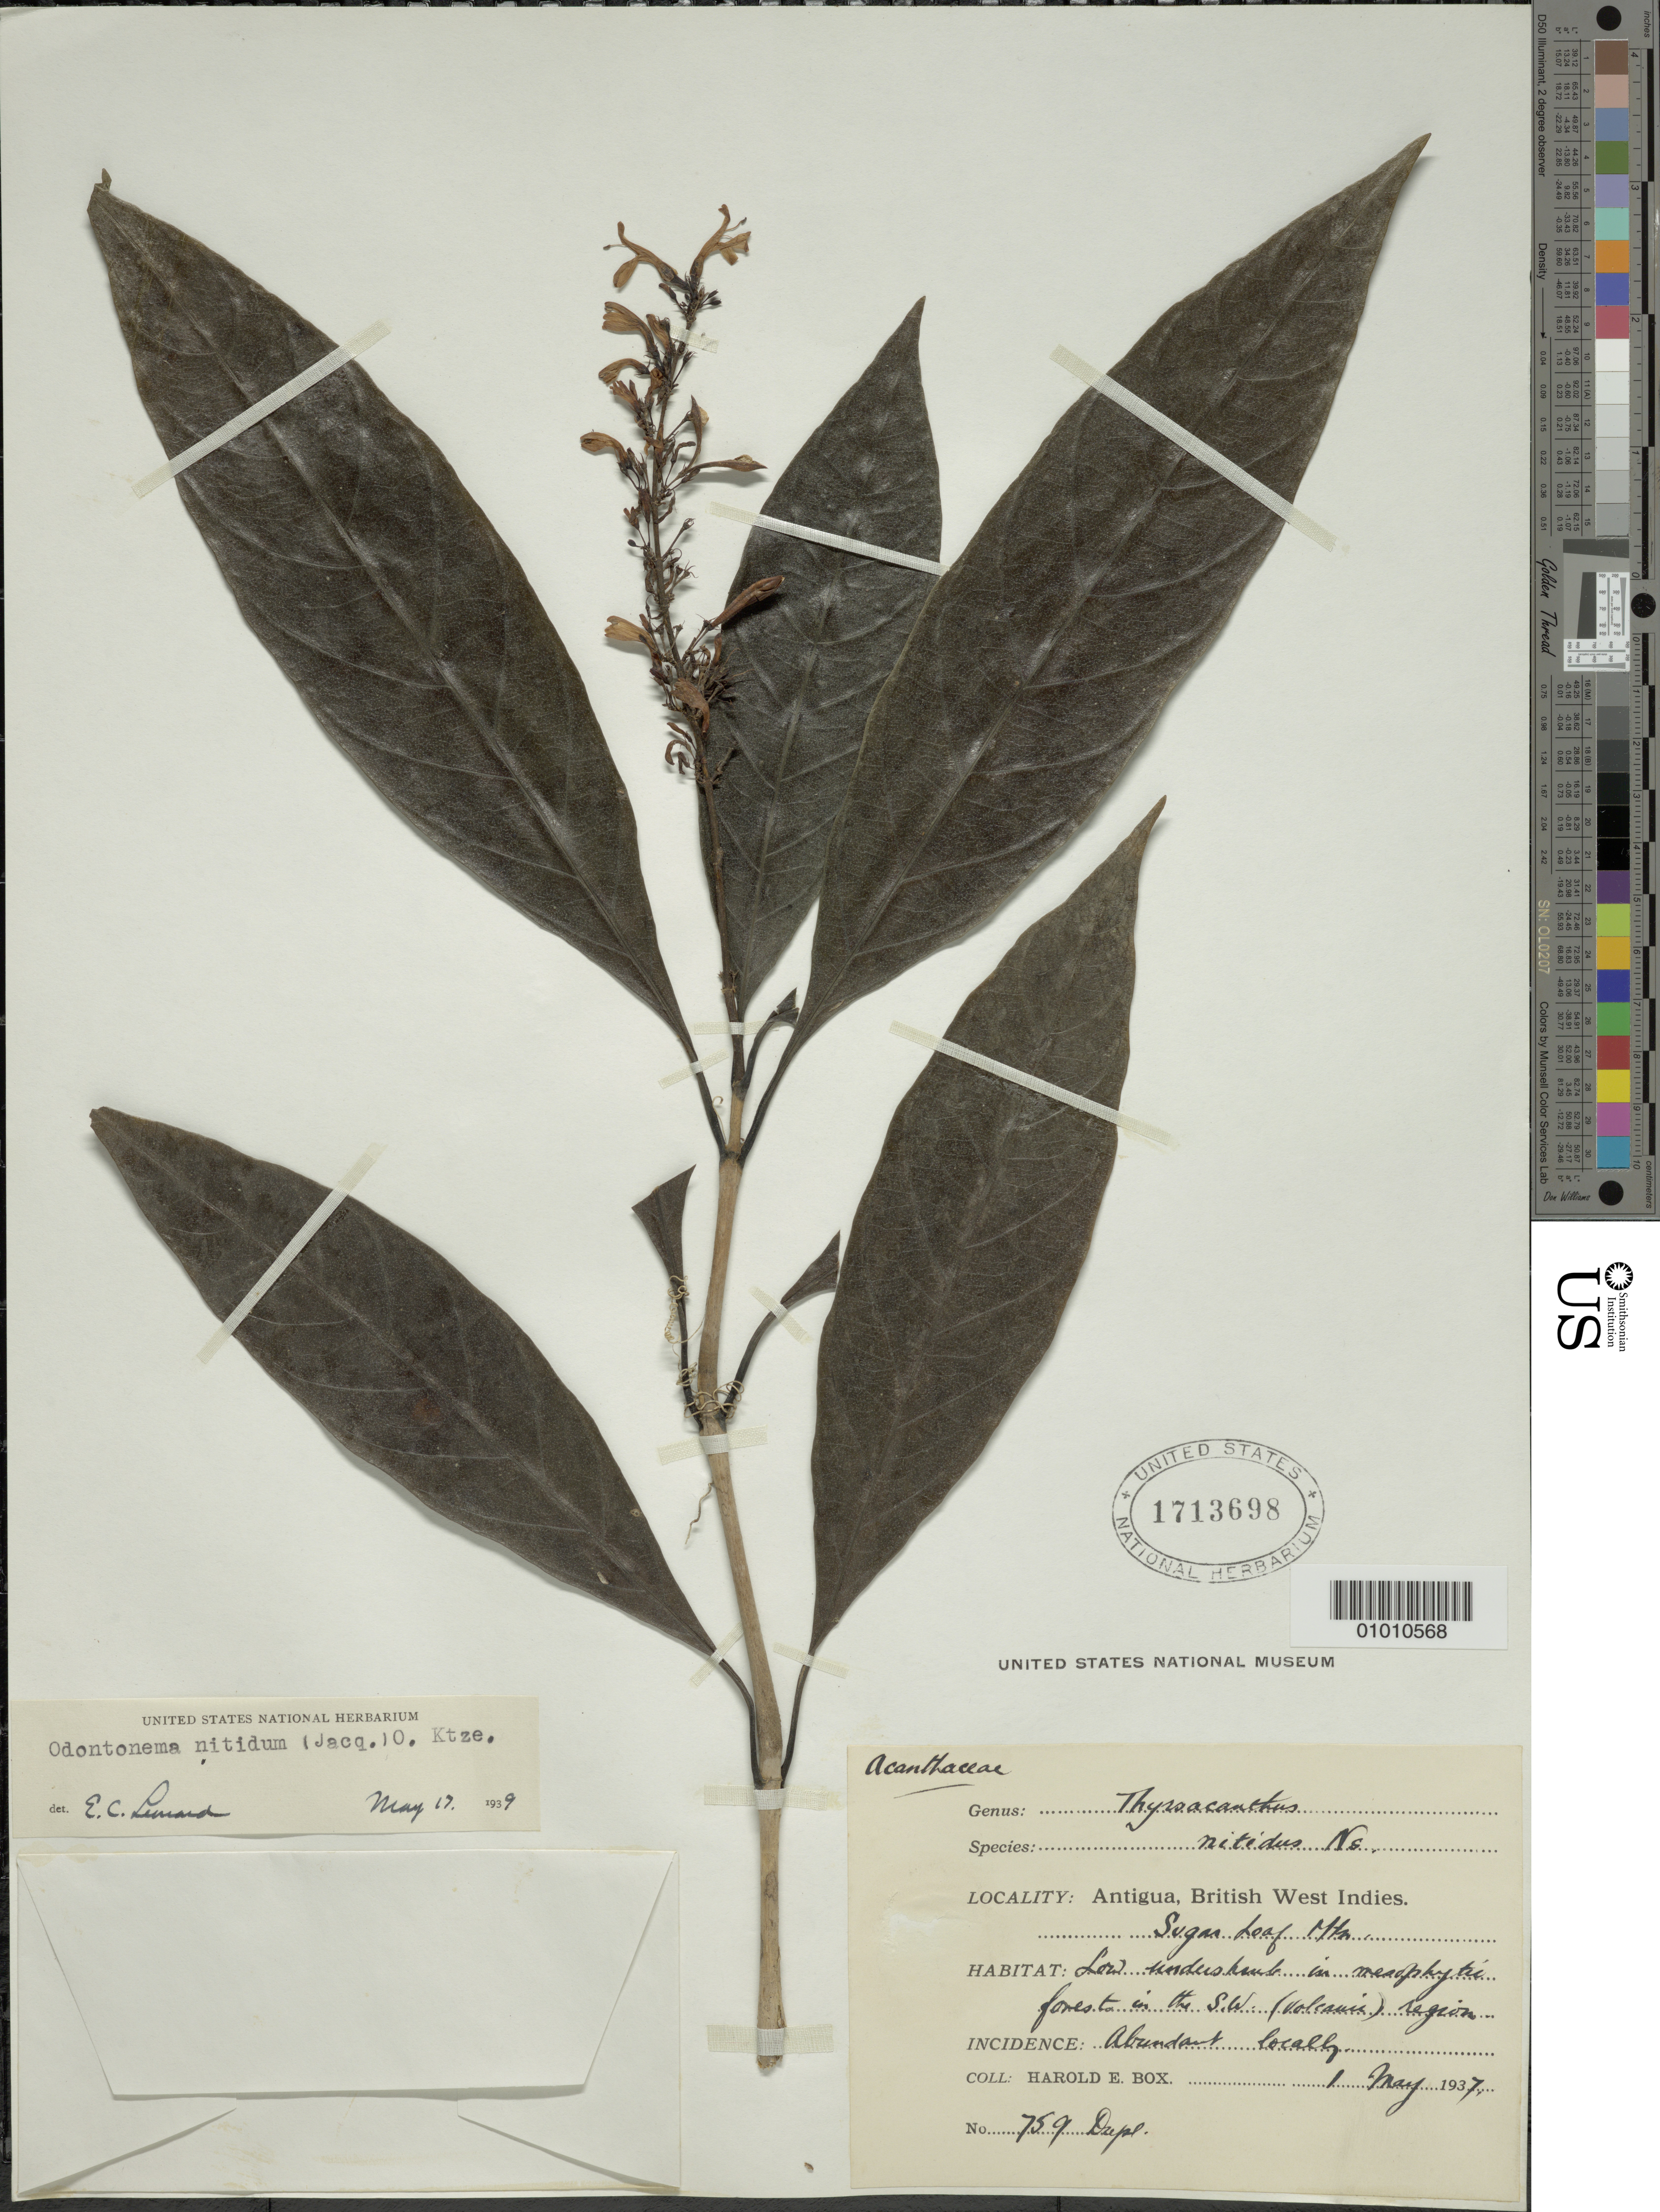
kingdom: Plantae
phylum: Tracheophyta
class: Magnoliopsida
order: Lamiales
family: Acanthaceae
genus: Odontonema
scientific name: Odontonema nitidum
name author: (Jacq.) Kuntze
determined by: Leonard, Emery C., (US)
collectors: H. E. Box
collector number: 759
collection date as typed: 01 May 1937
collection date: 1937-05-01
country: Antigua and Barbuda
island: Antigua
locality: Sugar Loaf Mtn., SW (volcanic) region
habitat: In mesophytic forest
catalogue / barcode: US 1713698